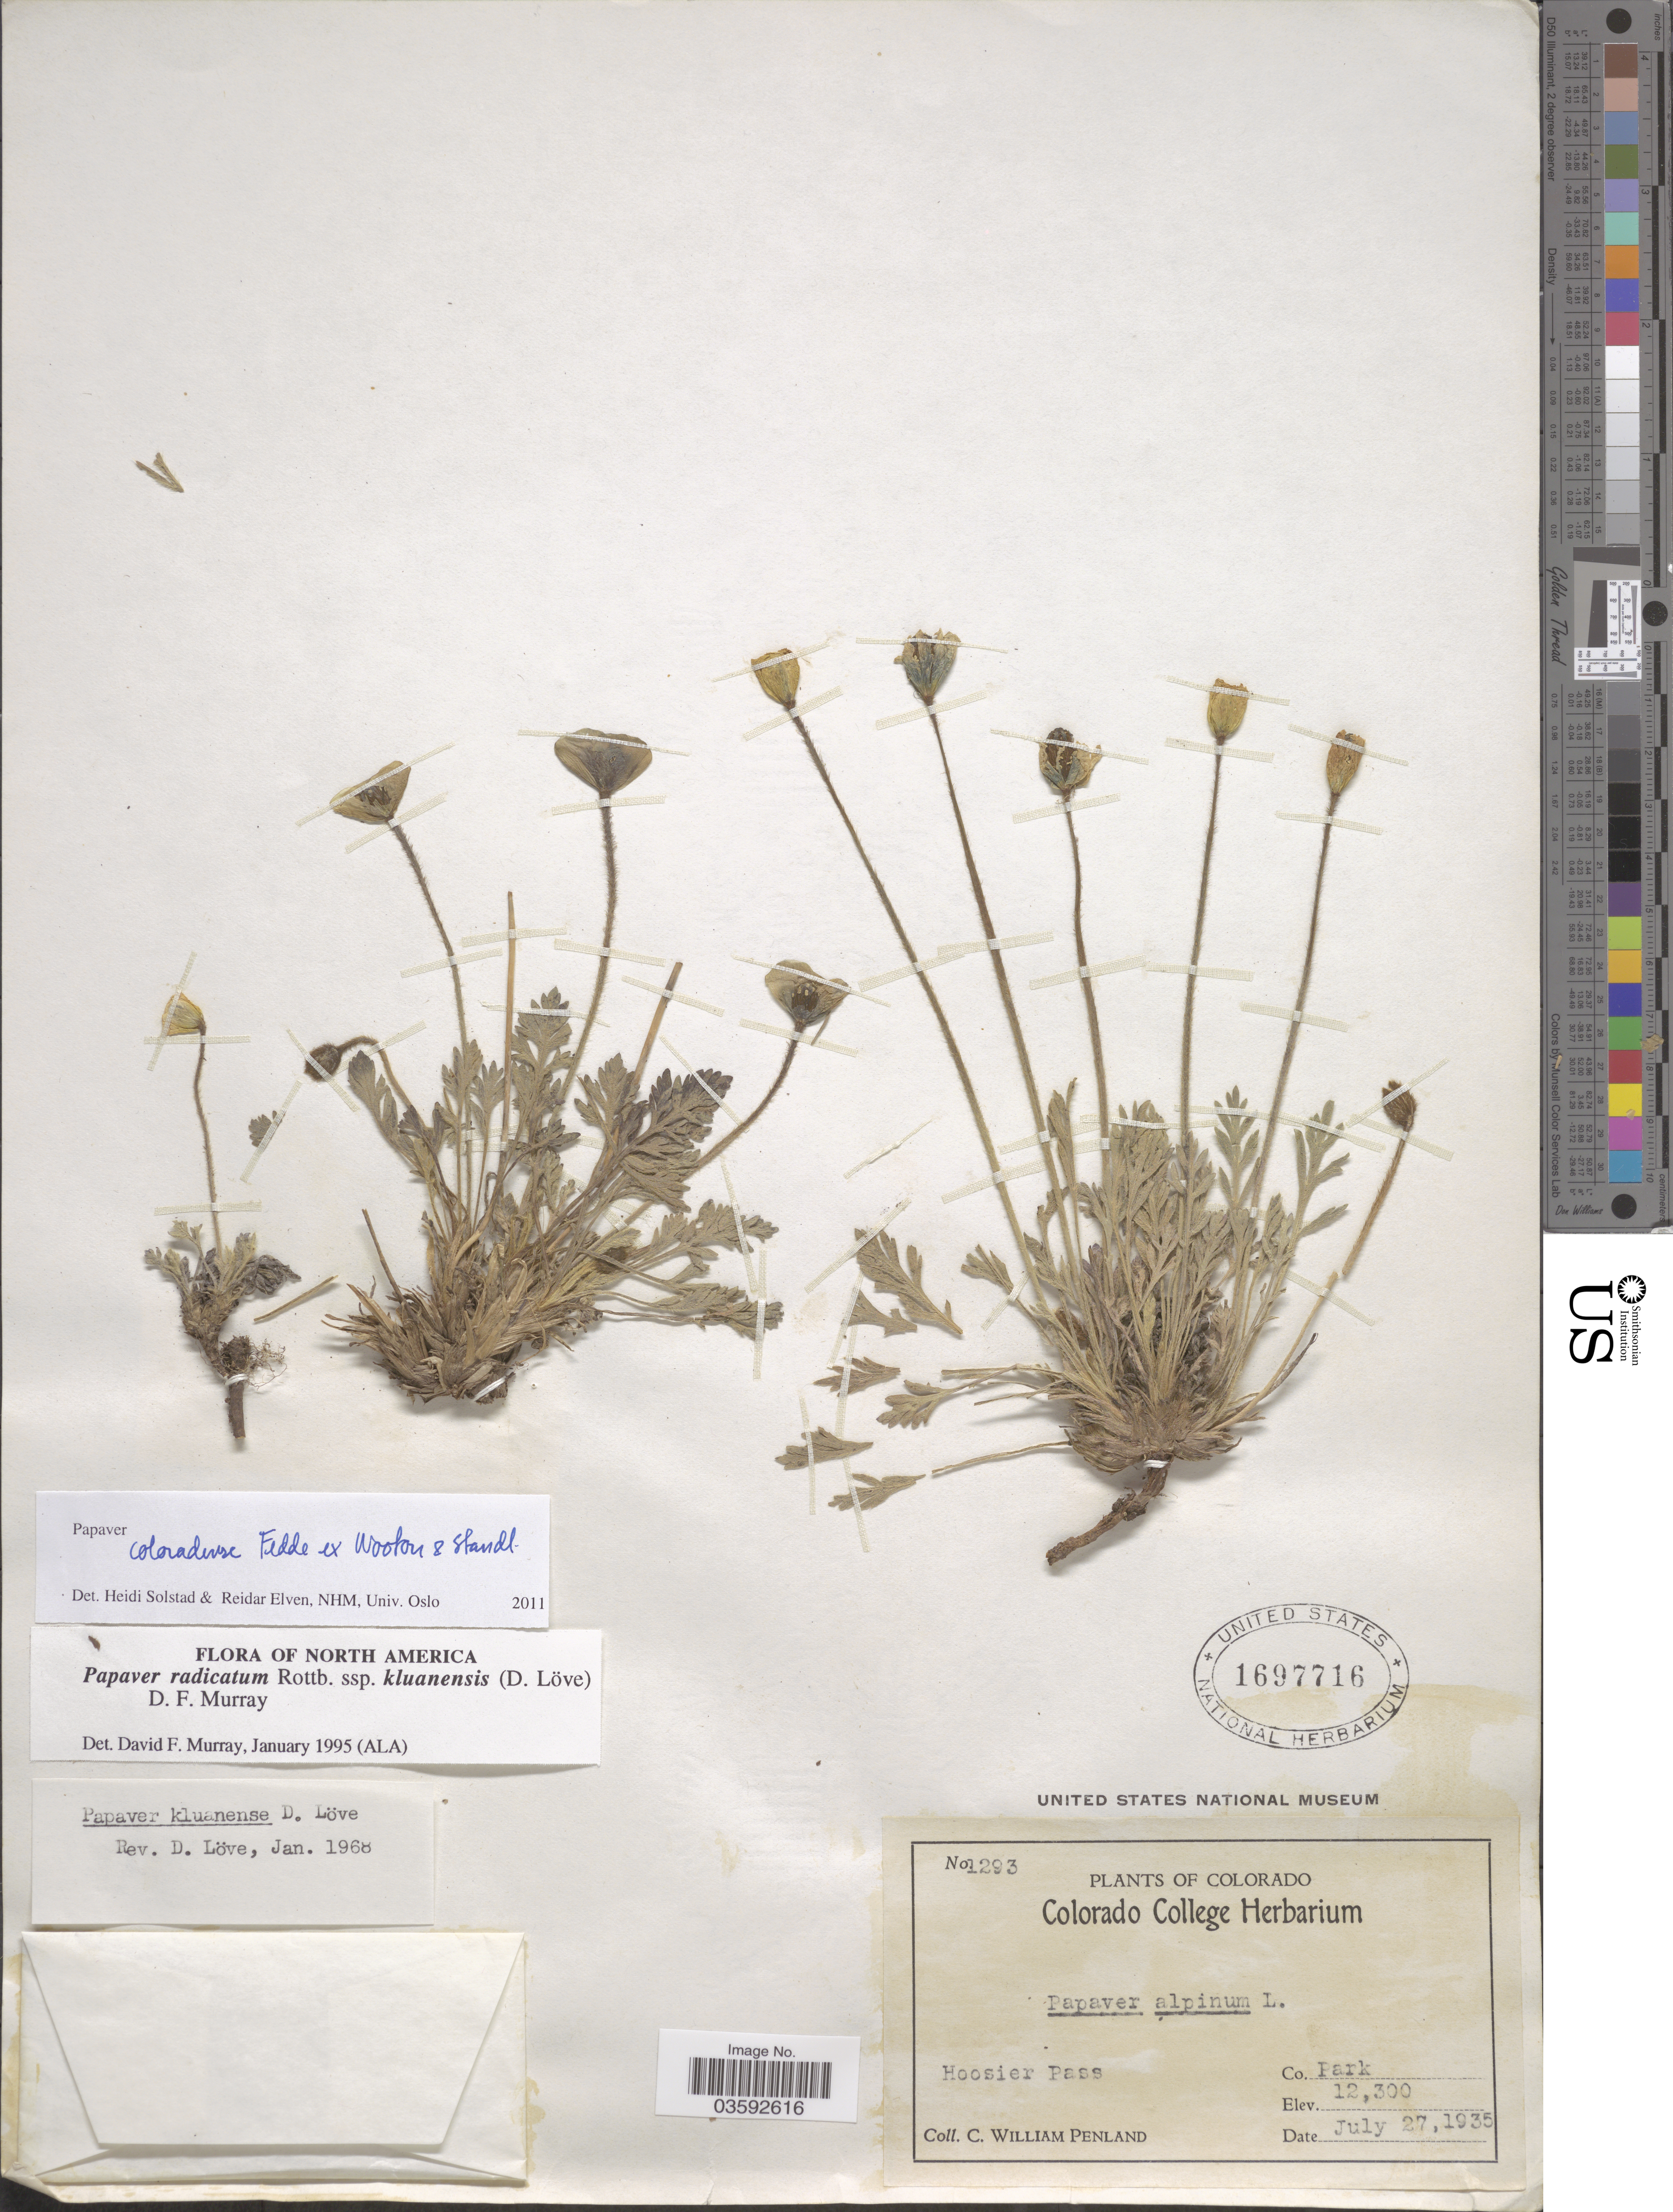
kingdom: Plantae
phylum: Tracheophyta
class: Magnoliopsida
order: Ranunculales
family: Papaveraceae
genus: Papaver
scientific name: Papaver coloradense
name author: Fedde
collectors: C. W. Penland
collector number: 1293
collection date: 1935-07-27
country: United States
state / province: Colorado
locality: Hoosier Pass. Co. Park.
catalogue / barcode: US 1697716